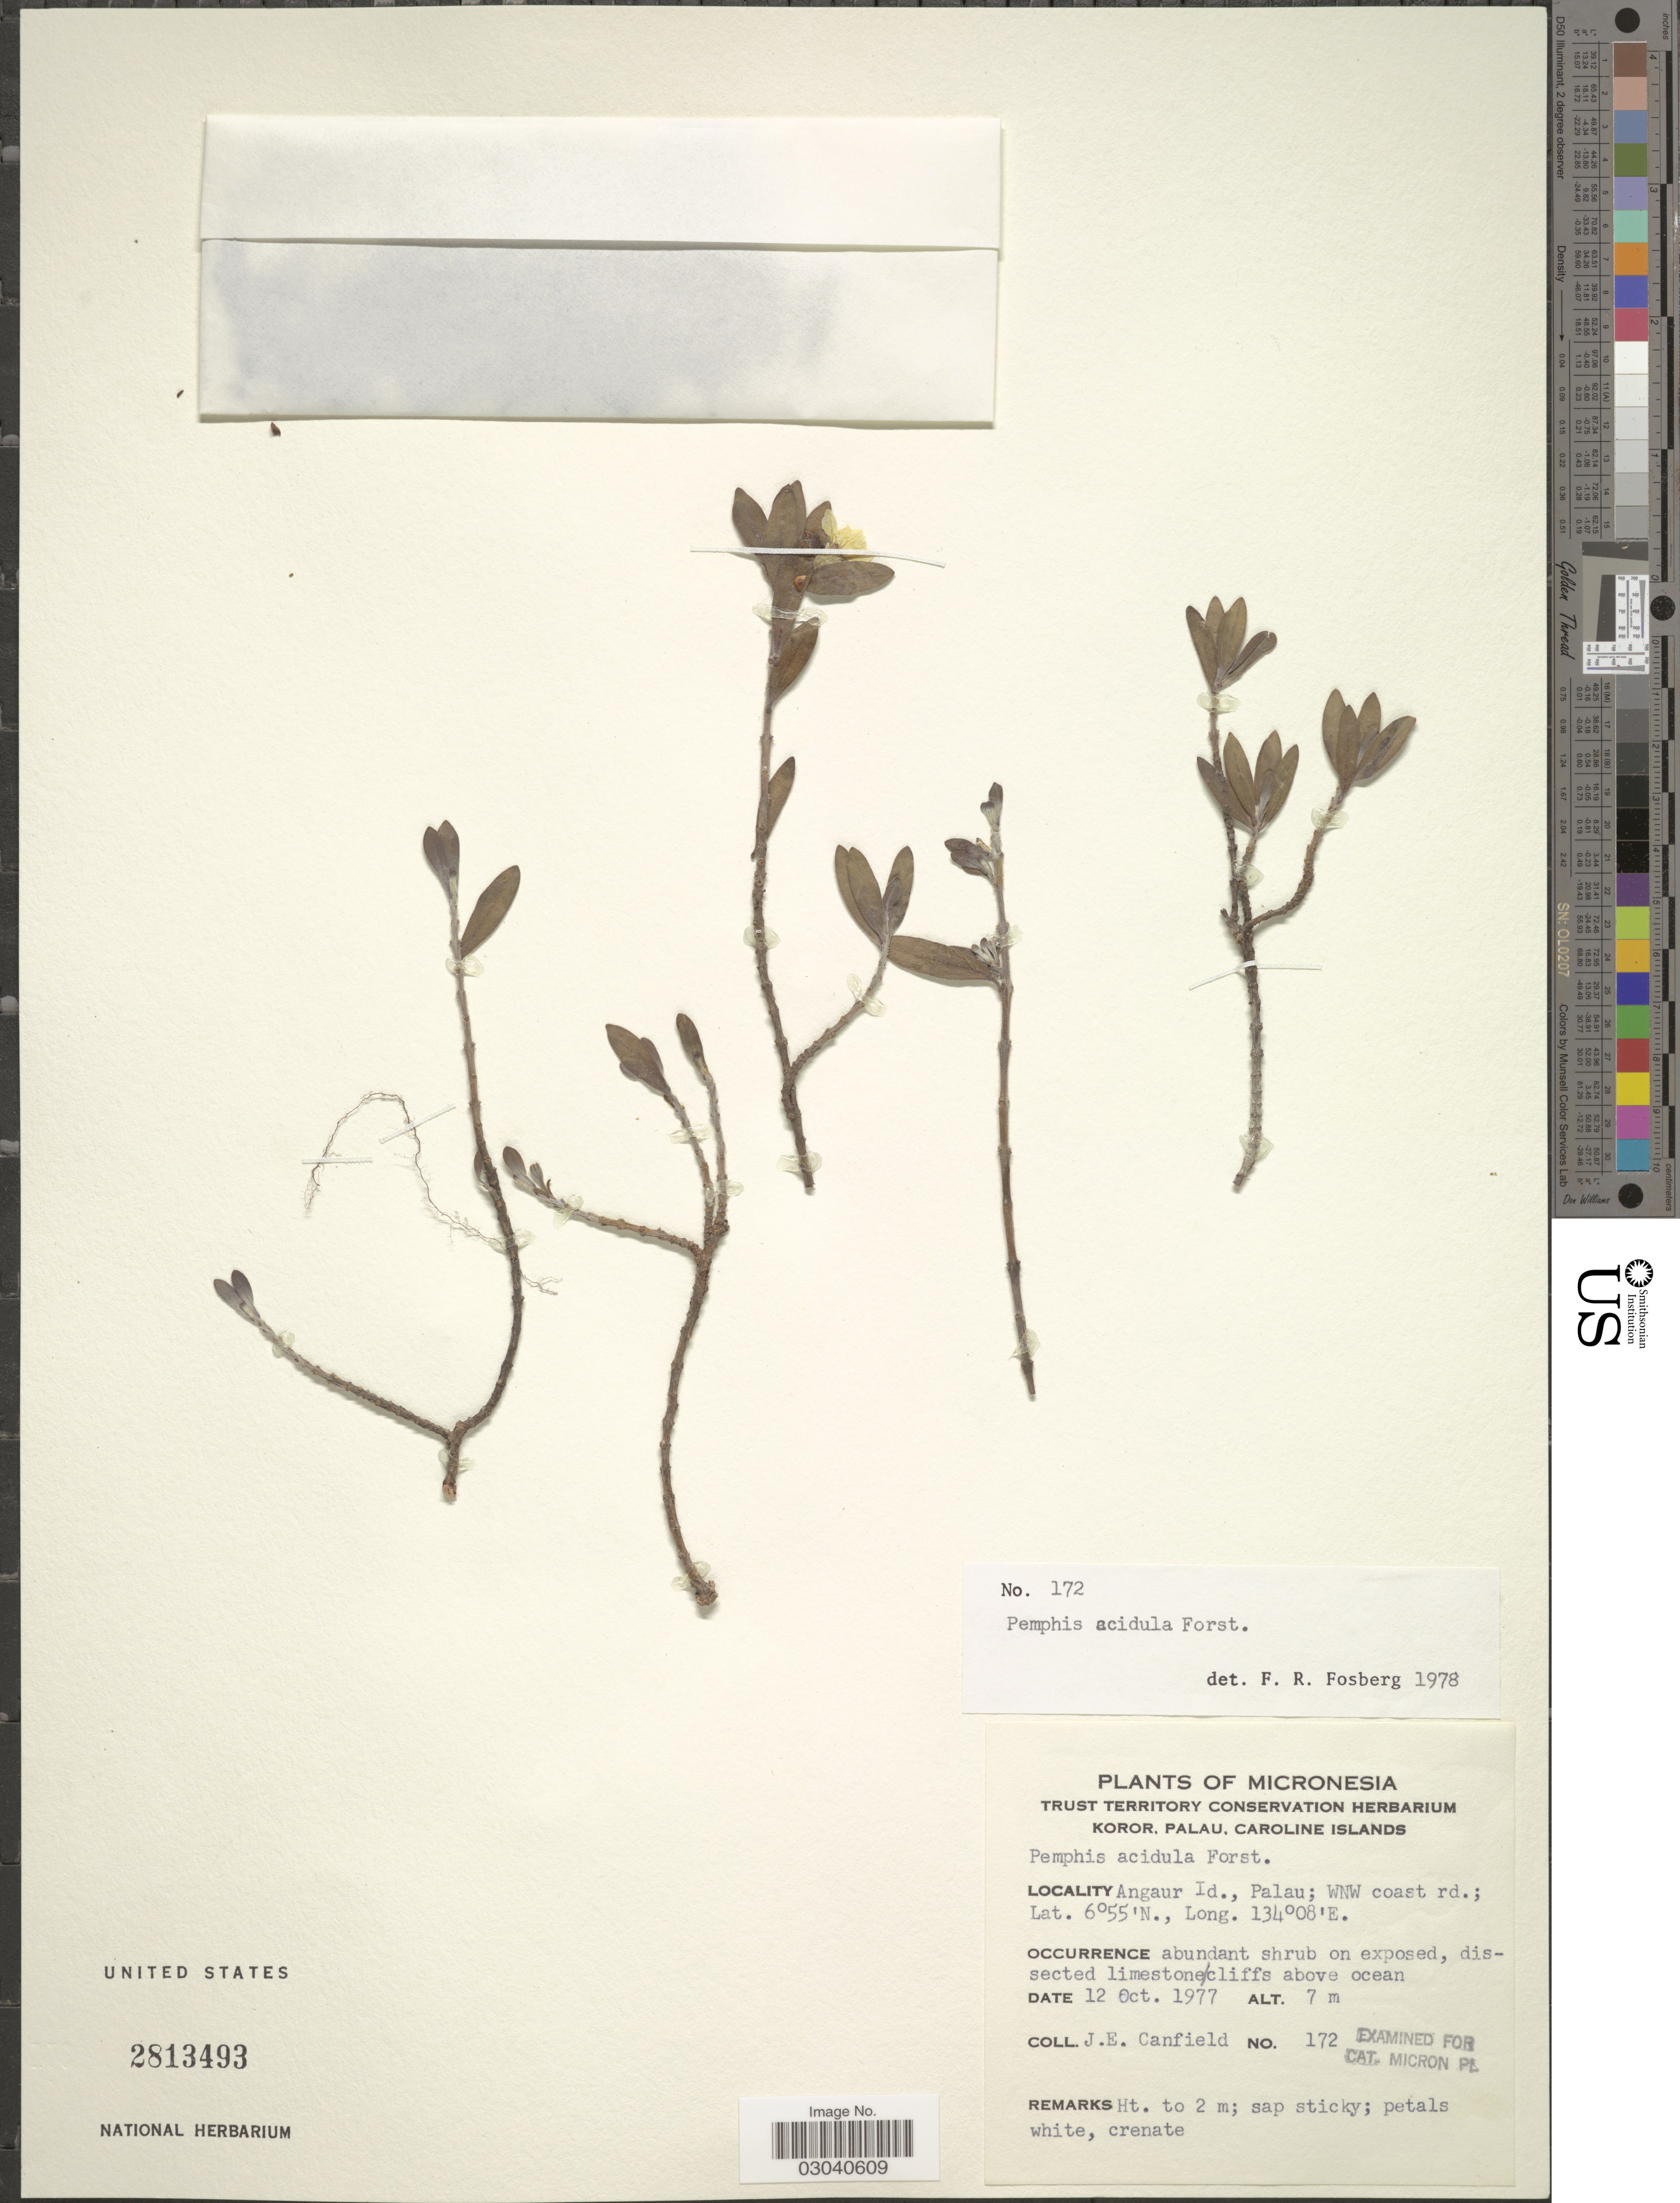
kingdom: Plantae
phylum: Tracheophyta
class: Magnoliopsida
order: Myrtales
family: Lythraceae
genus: Pemphis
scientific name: Pemphis acidula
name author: J.R. Forst. & G. Forst.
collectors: J. E. Canfield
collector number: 172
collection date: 1977-10-12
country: Palau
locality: Micronesia. Koror, Palau, Caroline Islands. Angaur Id., Palau; WNW coast rd.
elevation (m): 7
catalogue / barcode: US 2813493